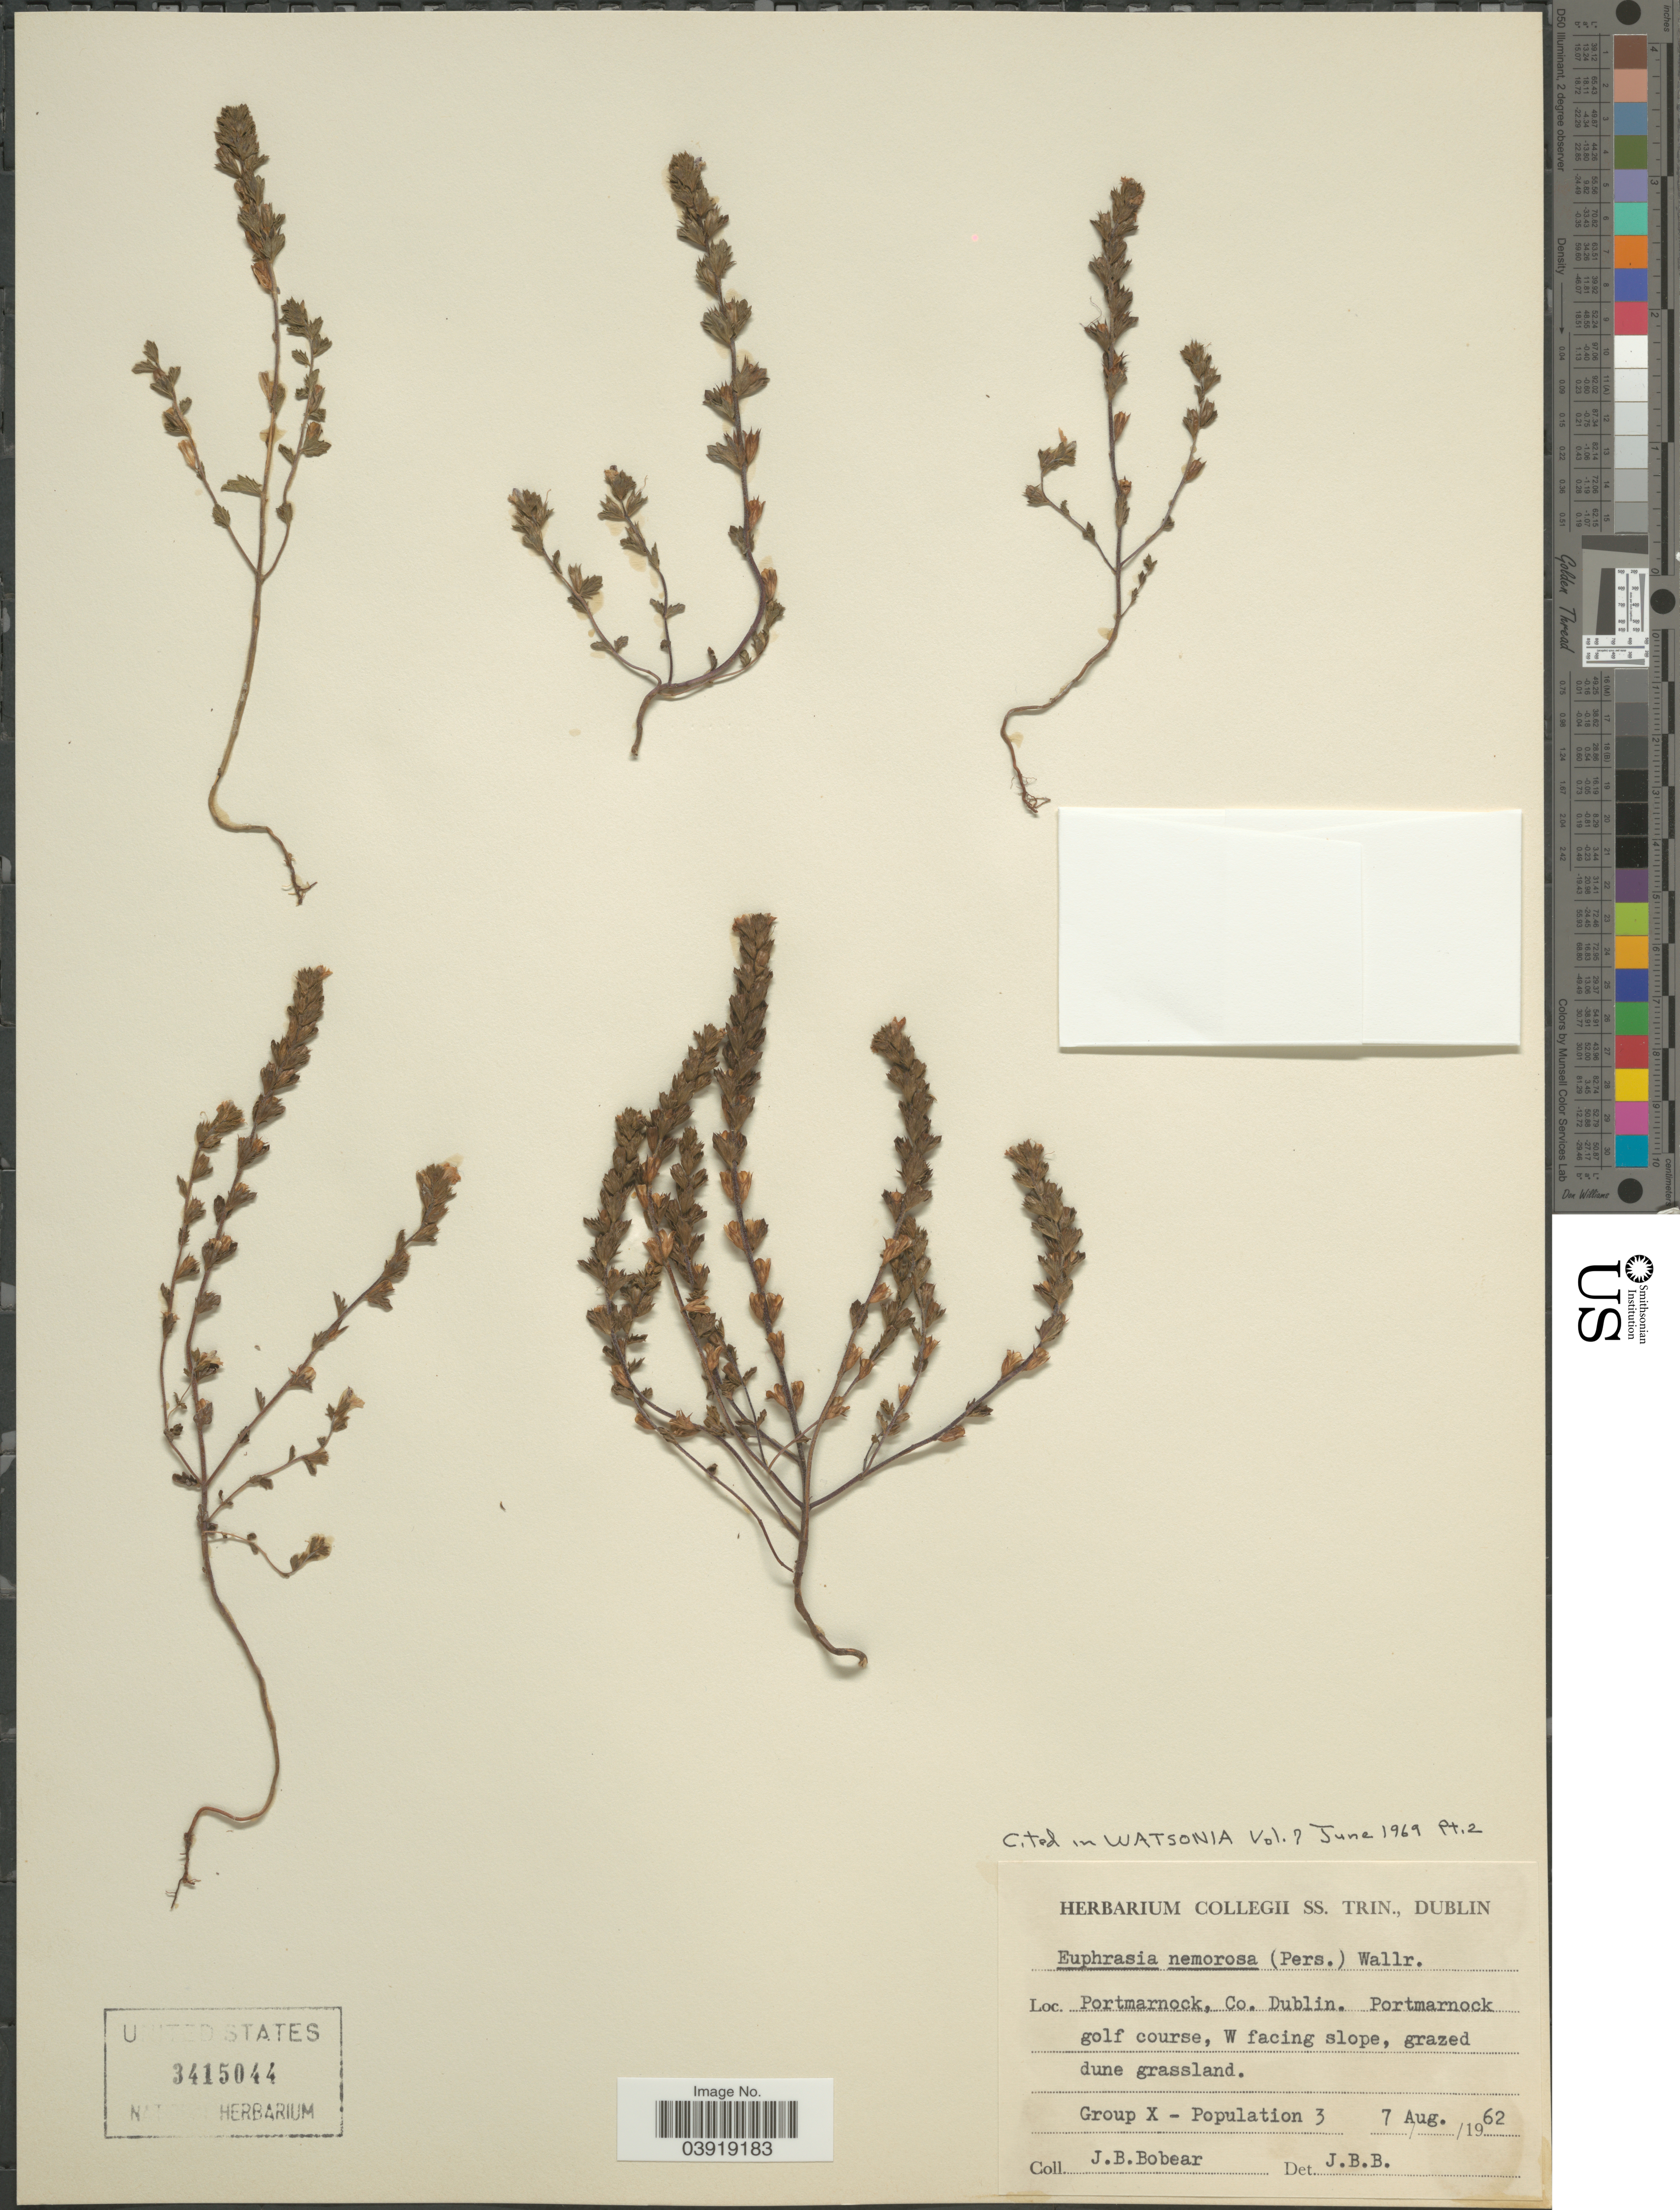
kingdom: Plantae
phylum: Tracheophyta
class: Magnoliopsida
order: Lamiales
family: Orobanchaceae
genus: Euphrasia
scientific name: Euphrasia nemorosa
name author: (Pers.) Wallr.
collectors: J. Bobear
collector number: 3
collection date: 1962-08-07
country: Ireland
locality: Portmarnock, Co. Dublin. Portmarnock golf course, W facing slope.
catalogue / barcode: US 3415044